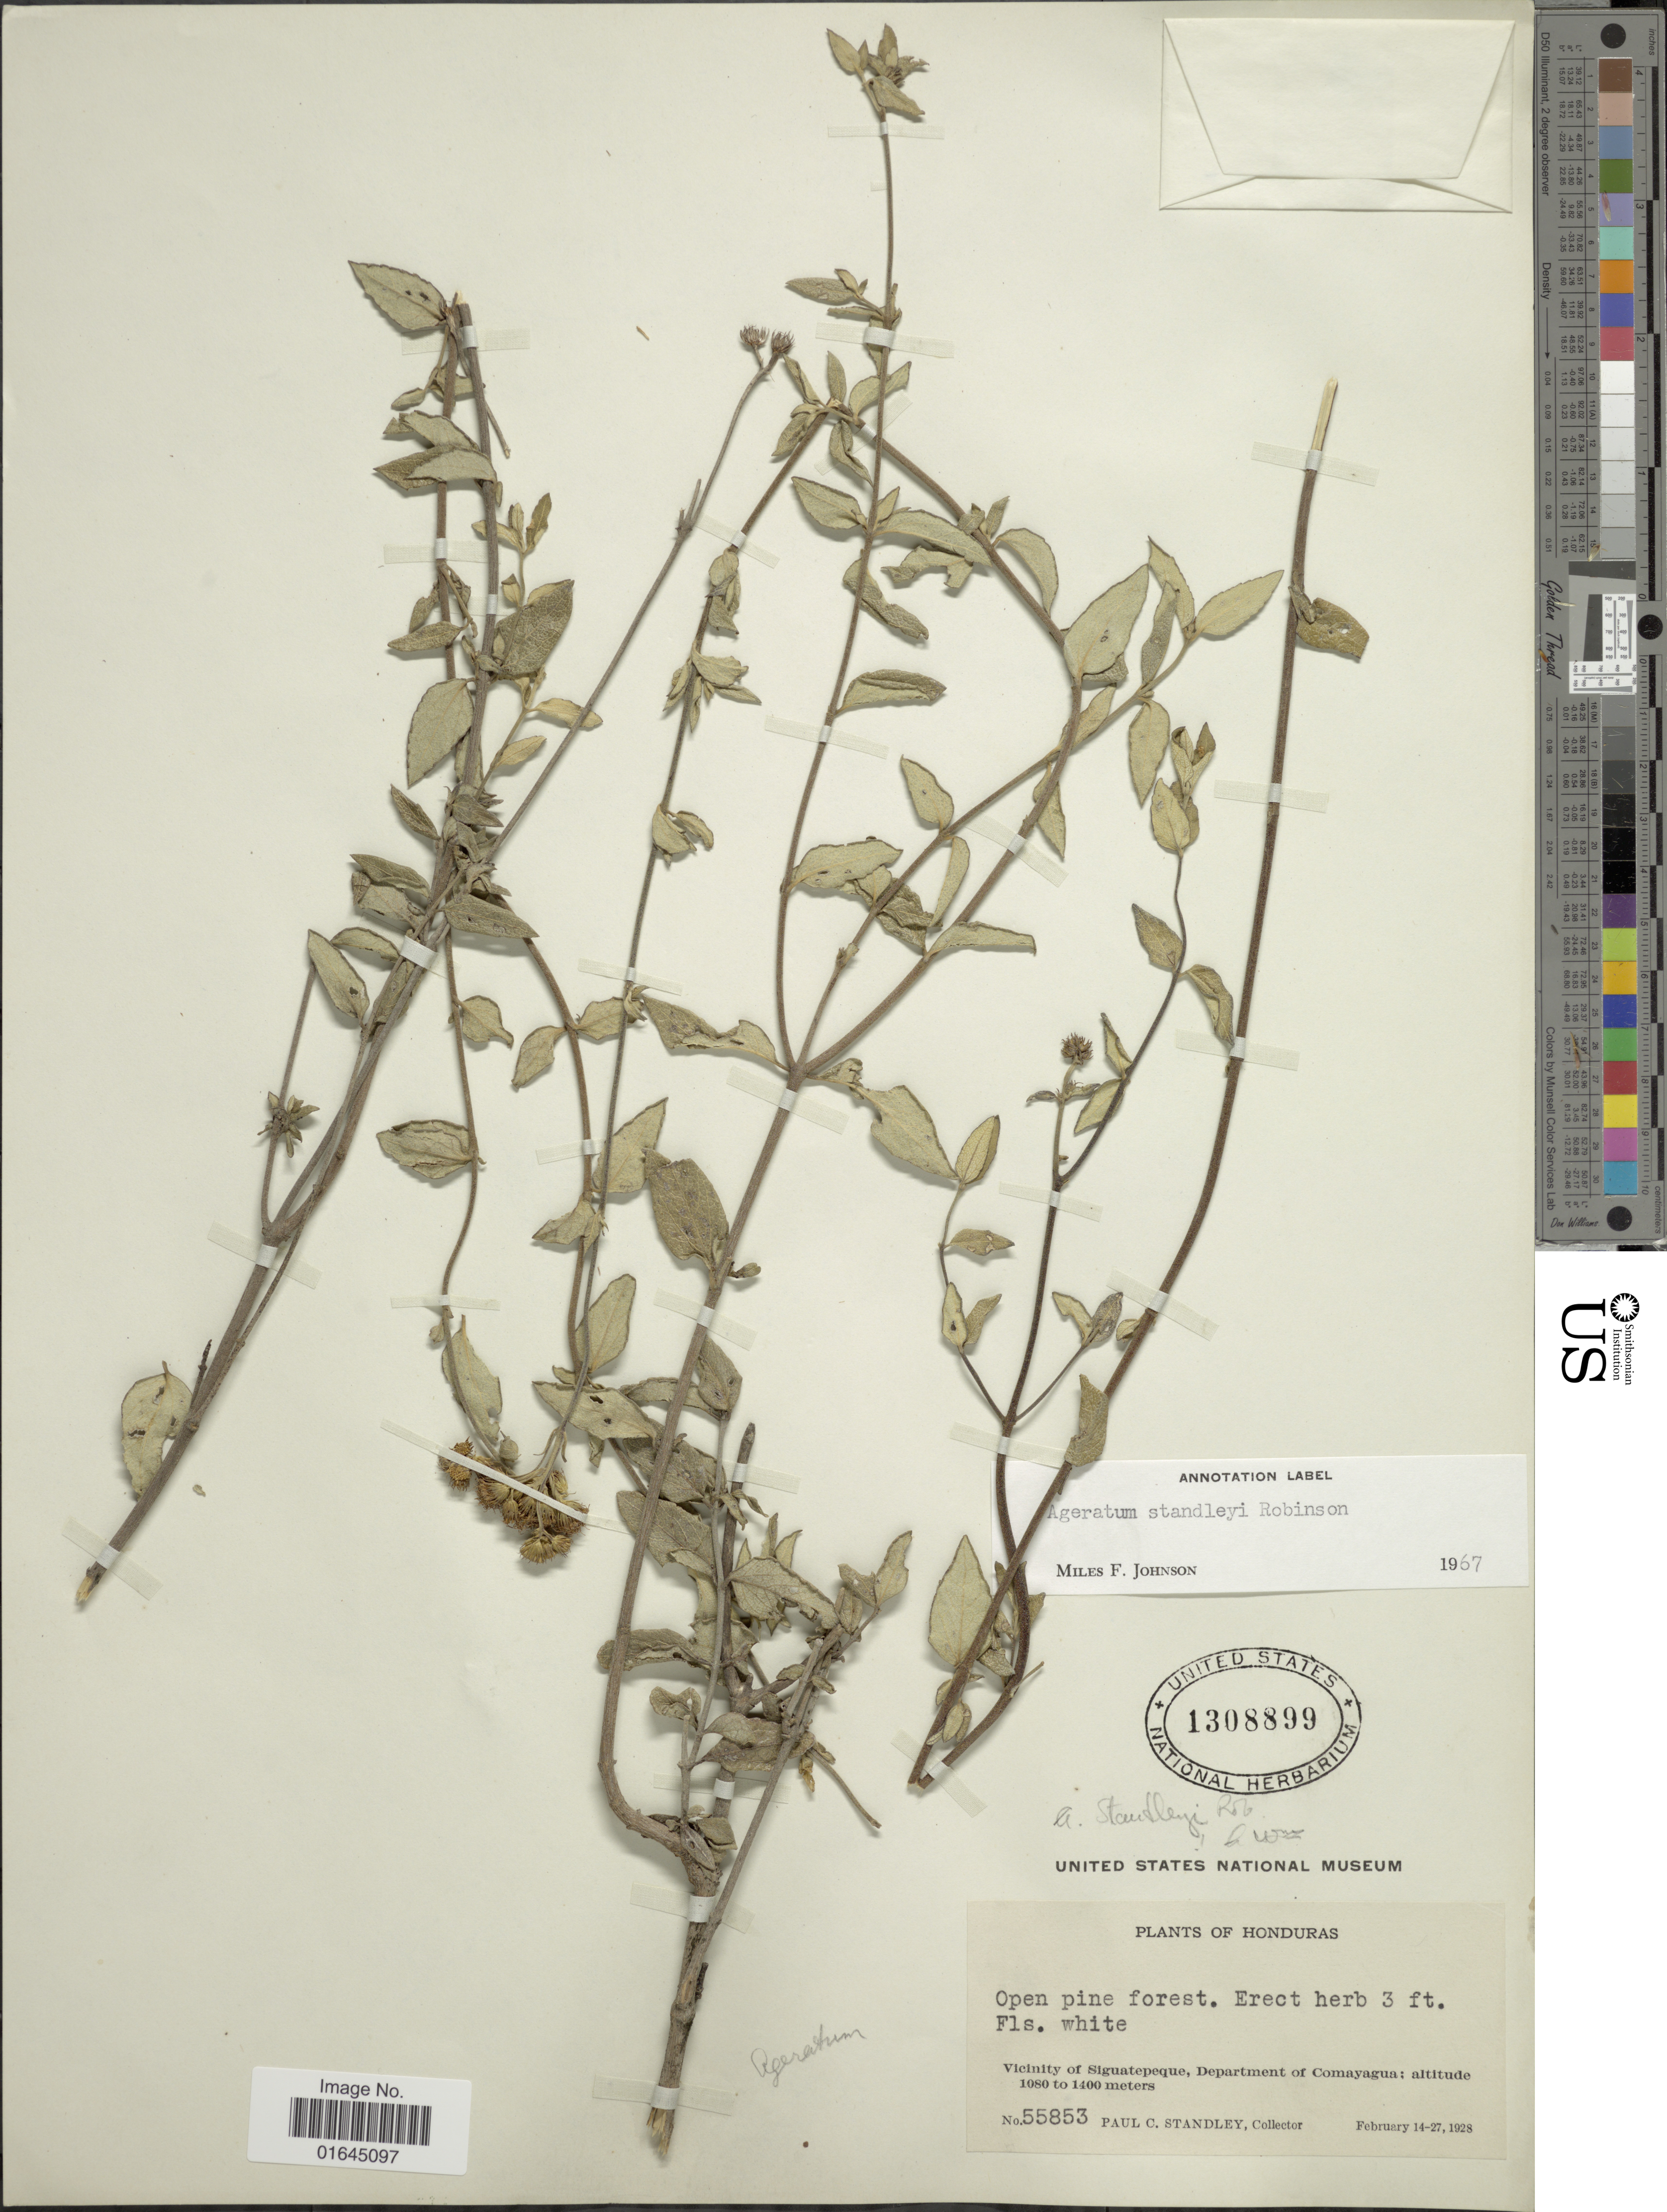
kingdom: Plantae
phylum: Tracheophyta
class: Magnoliopsida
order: Asterales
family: Asteraceae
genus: Ageratum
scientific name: Ageratum standleyi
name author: B.L. Rob.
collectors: P. C. Standley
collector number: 55853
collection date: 1928-02-14/1928-02-27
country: Honduras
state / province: Comayagua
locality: Department of Comayagua, vicinity of Siguatepeque,.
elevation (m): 1080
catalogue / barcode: US 1308899